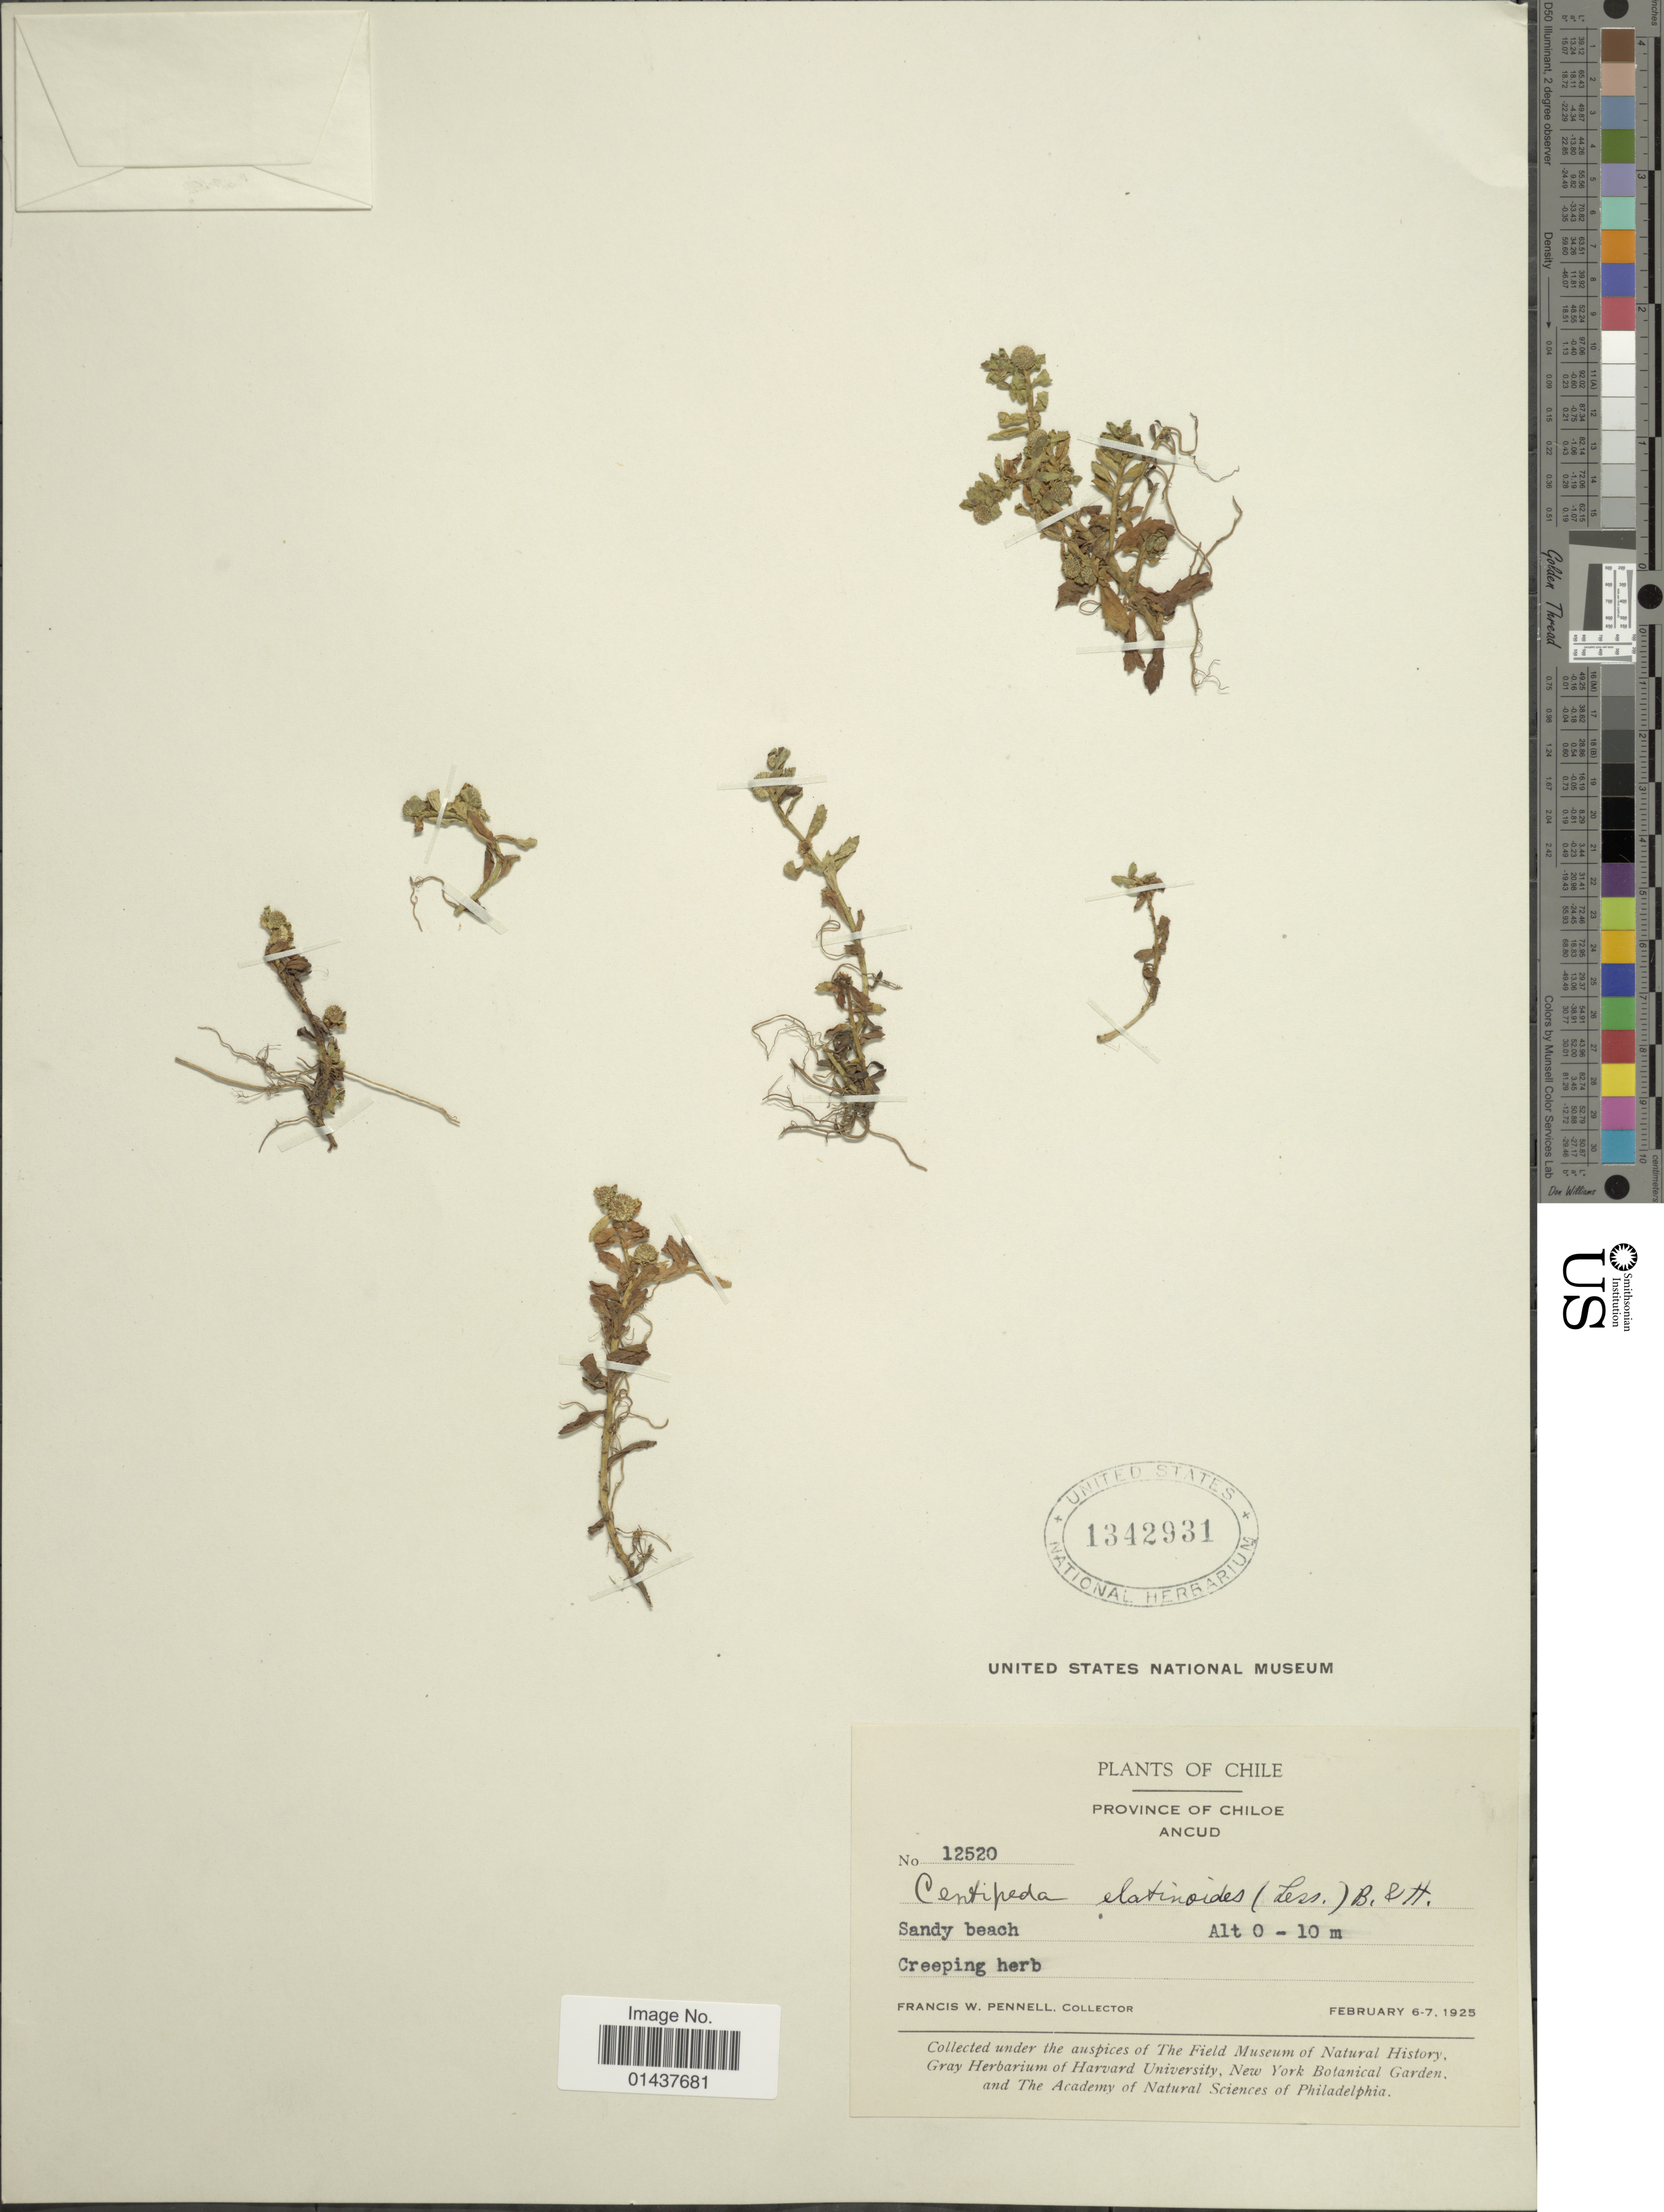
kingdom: Plantae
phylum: Tracheophyta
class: Magnoliopsida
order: Asterales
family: Asteraceae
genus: Centipeda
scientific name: Centipeda elatinoides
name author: (Less.) Boh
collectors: F. W. Pennell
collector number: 12520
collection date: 1925-02-06/1925-02-07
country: Chile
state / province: Arica y Parinacota (XV)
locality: Province of Chiloe Ancud, Sandy beach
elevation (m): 0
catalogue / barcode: US 1342931